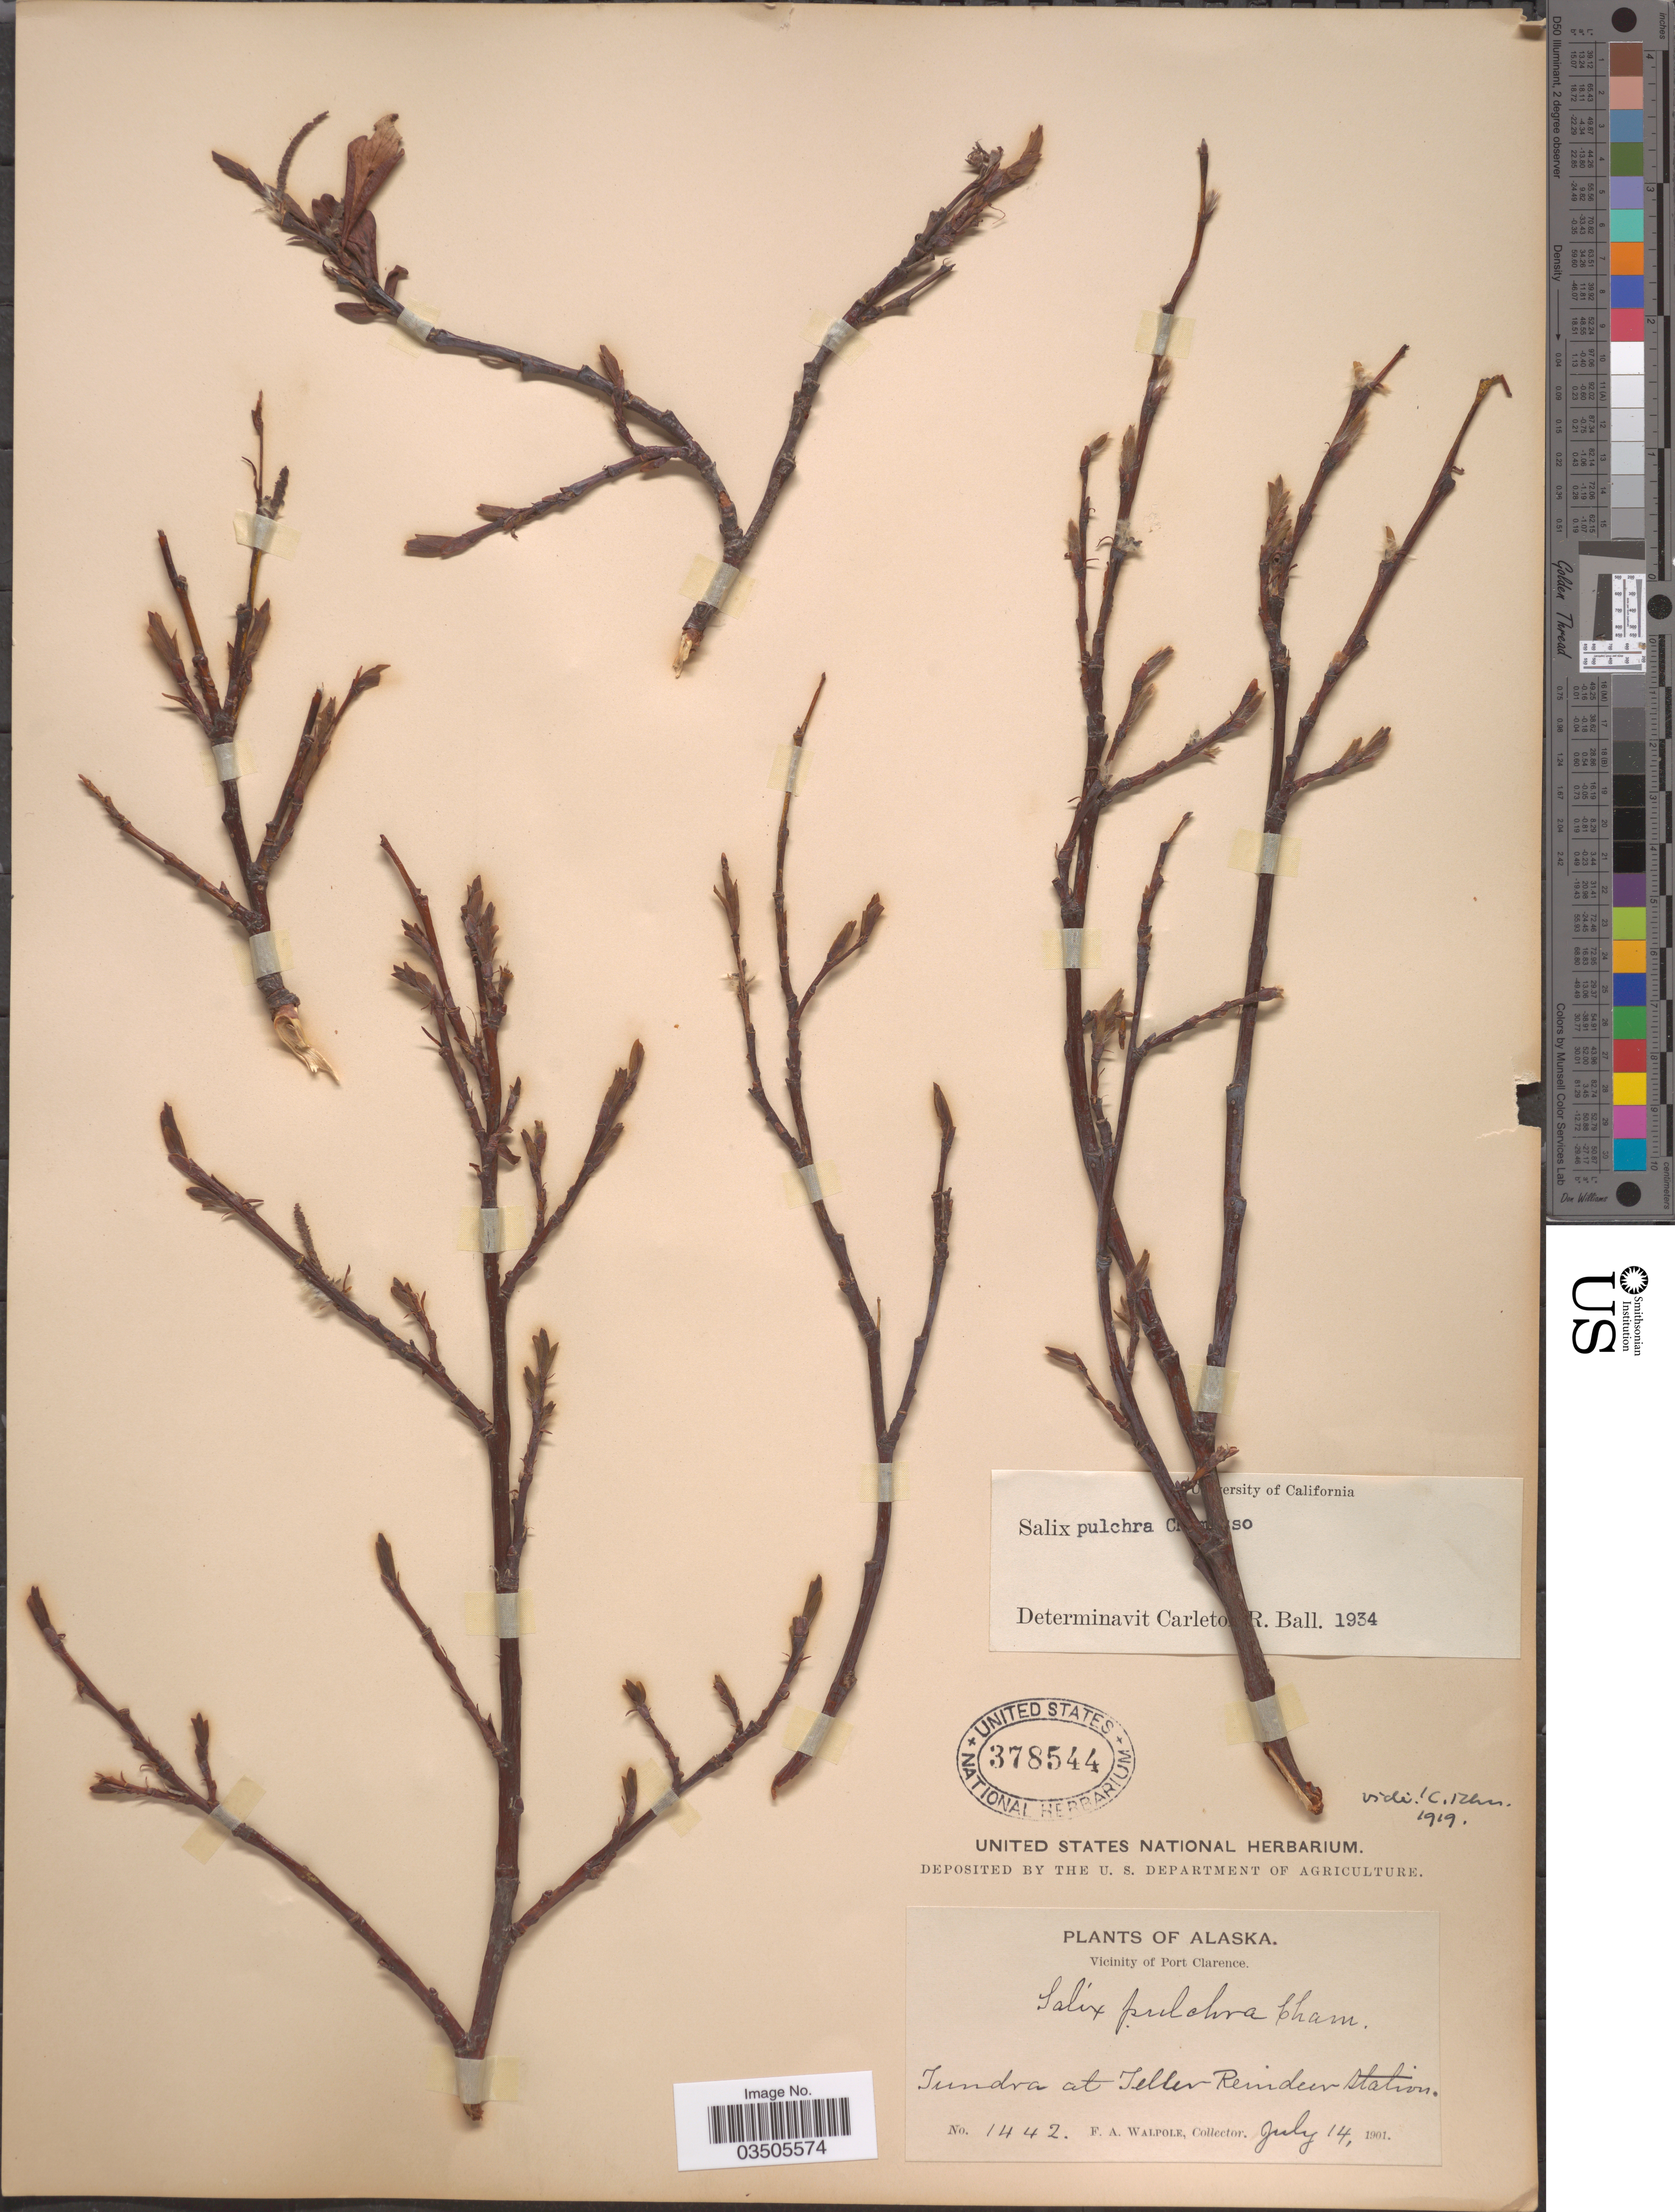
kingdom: Plantae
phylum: Tracheophyta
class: Magnoliopsida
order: Malpighiales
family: Salicaceae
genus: Salix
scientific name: Salix pulchra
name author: Cham.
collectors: F. Walpole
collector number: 1442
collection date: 1901-07-14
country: United States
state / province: Alaska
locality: Vicinity of Port Clarence. Tundra at Teller Reindeer Station.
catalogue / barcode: US 378544